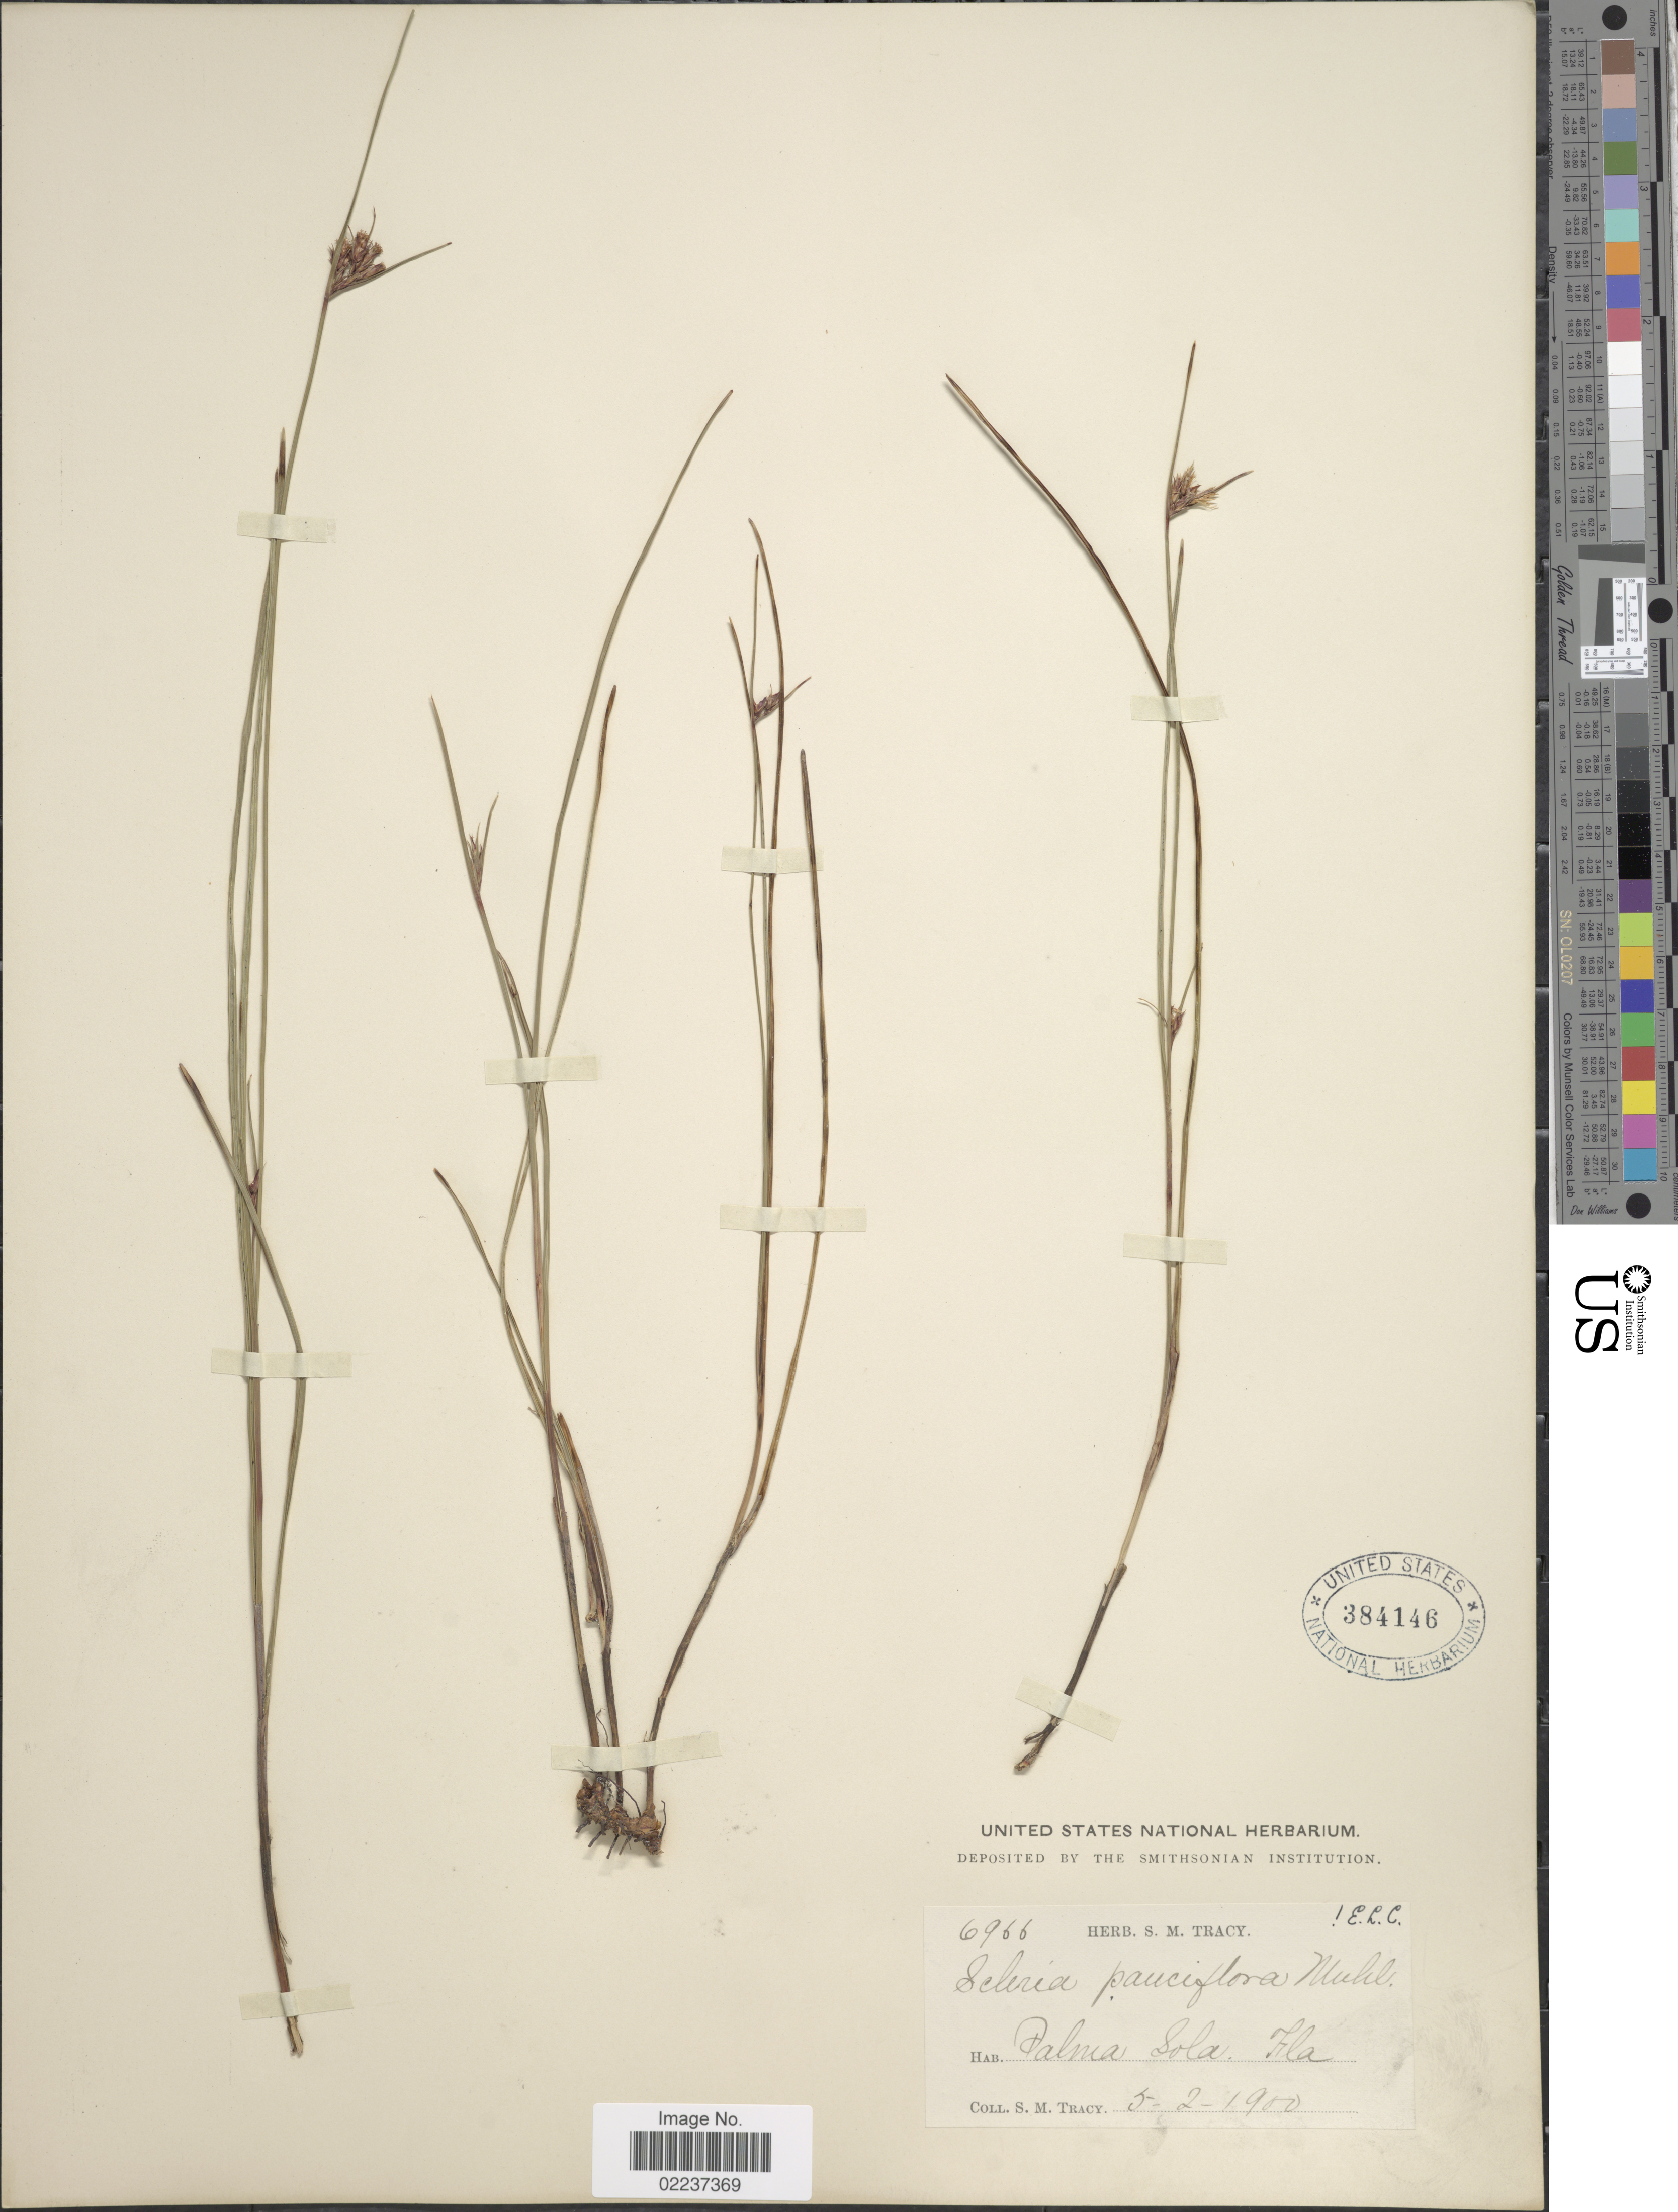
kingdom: Plantae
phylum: Tracheophyta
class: Liliopsida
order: Poales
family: Cyperaceae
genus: Scleria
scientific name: Scleria pauciflora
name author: Muhl. ex Willd.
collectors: S. M. Tracy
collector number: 6966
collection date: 1900-05-02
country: United States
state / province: Florida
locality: Palma Sola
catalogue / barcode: US 384146